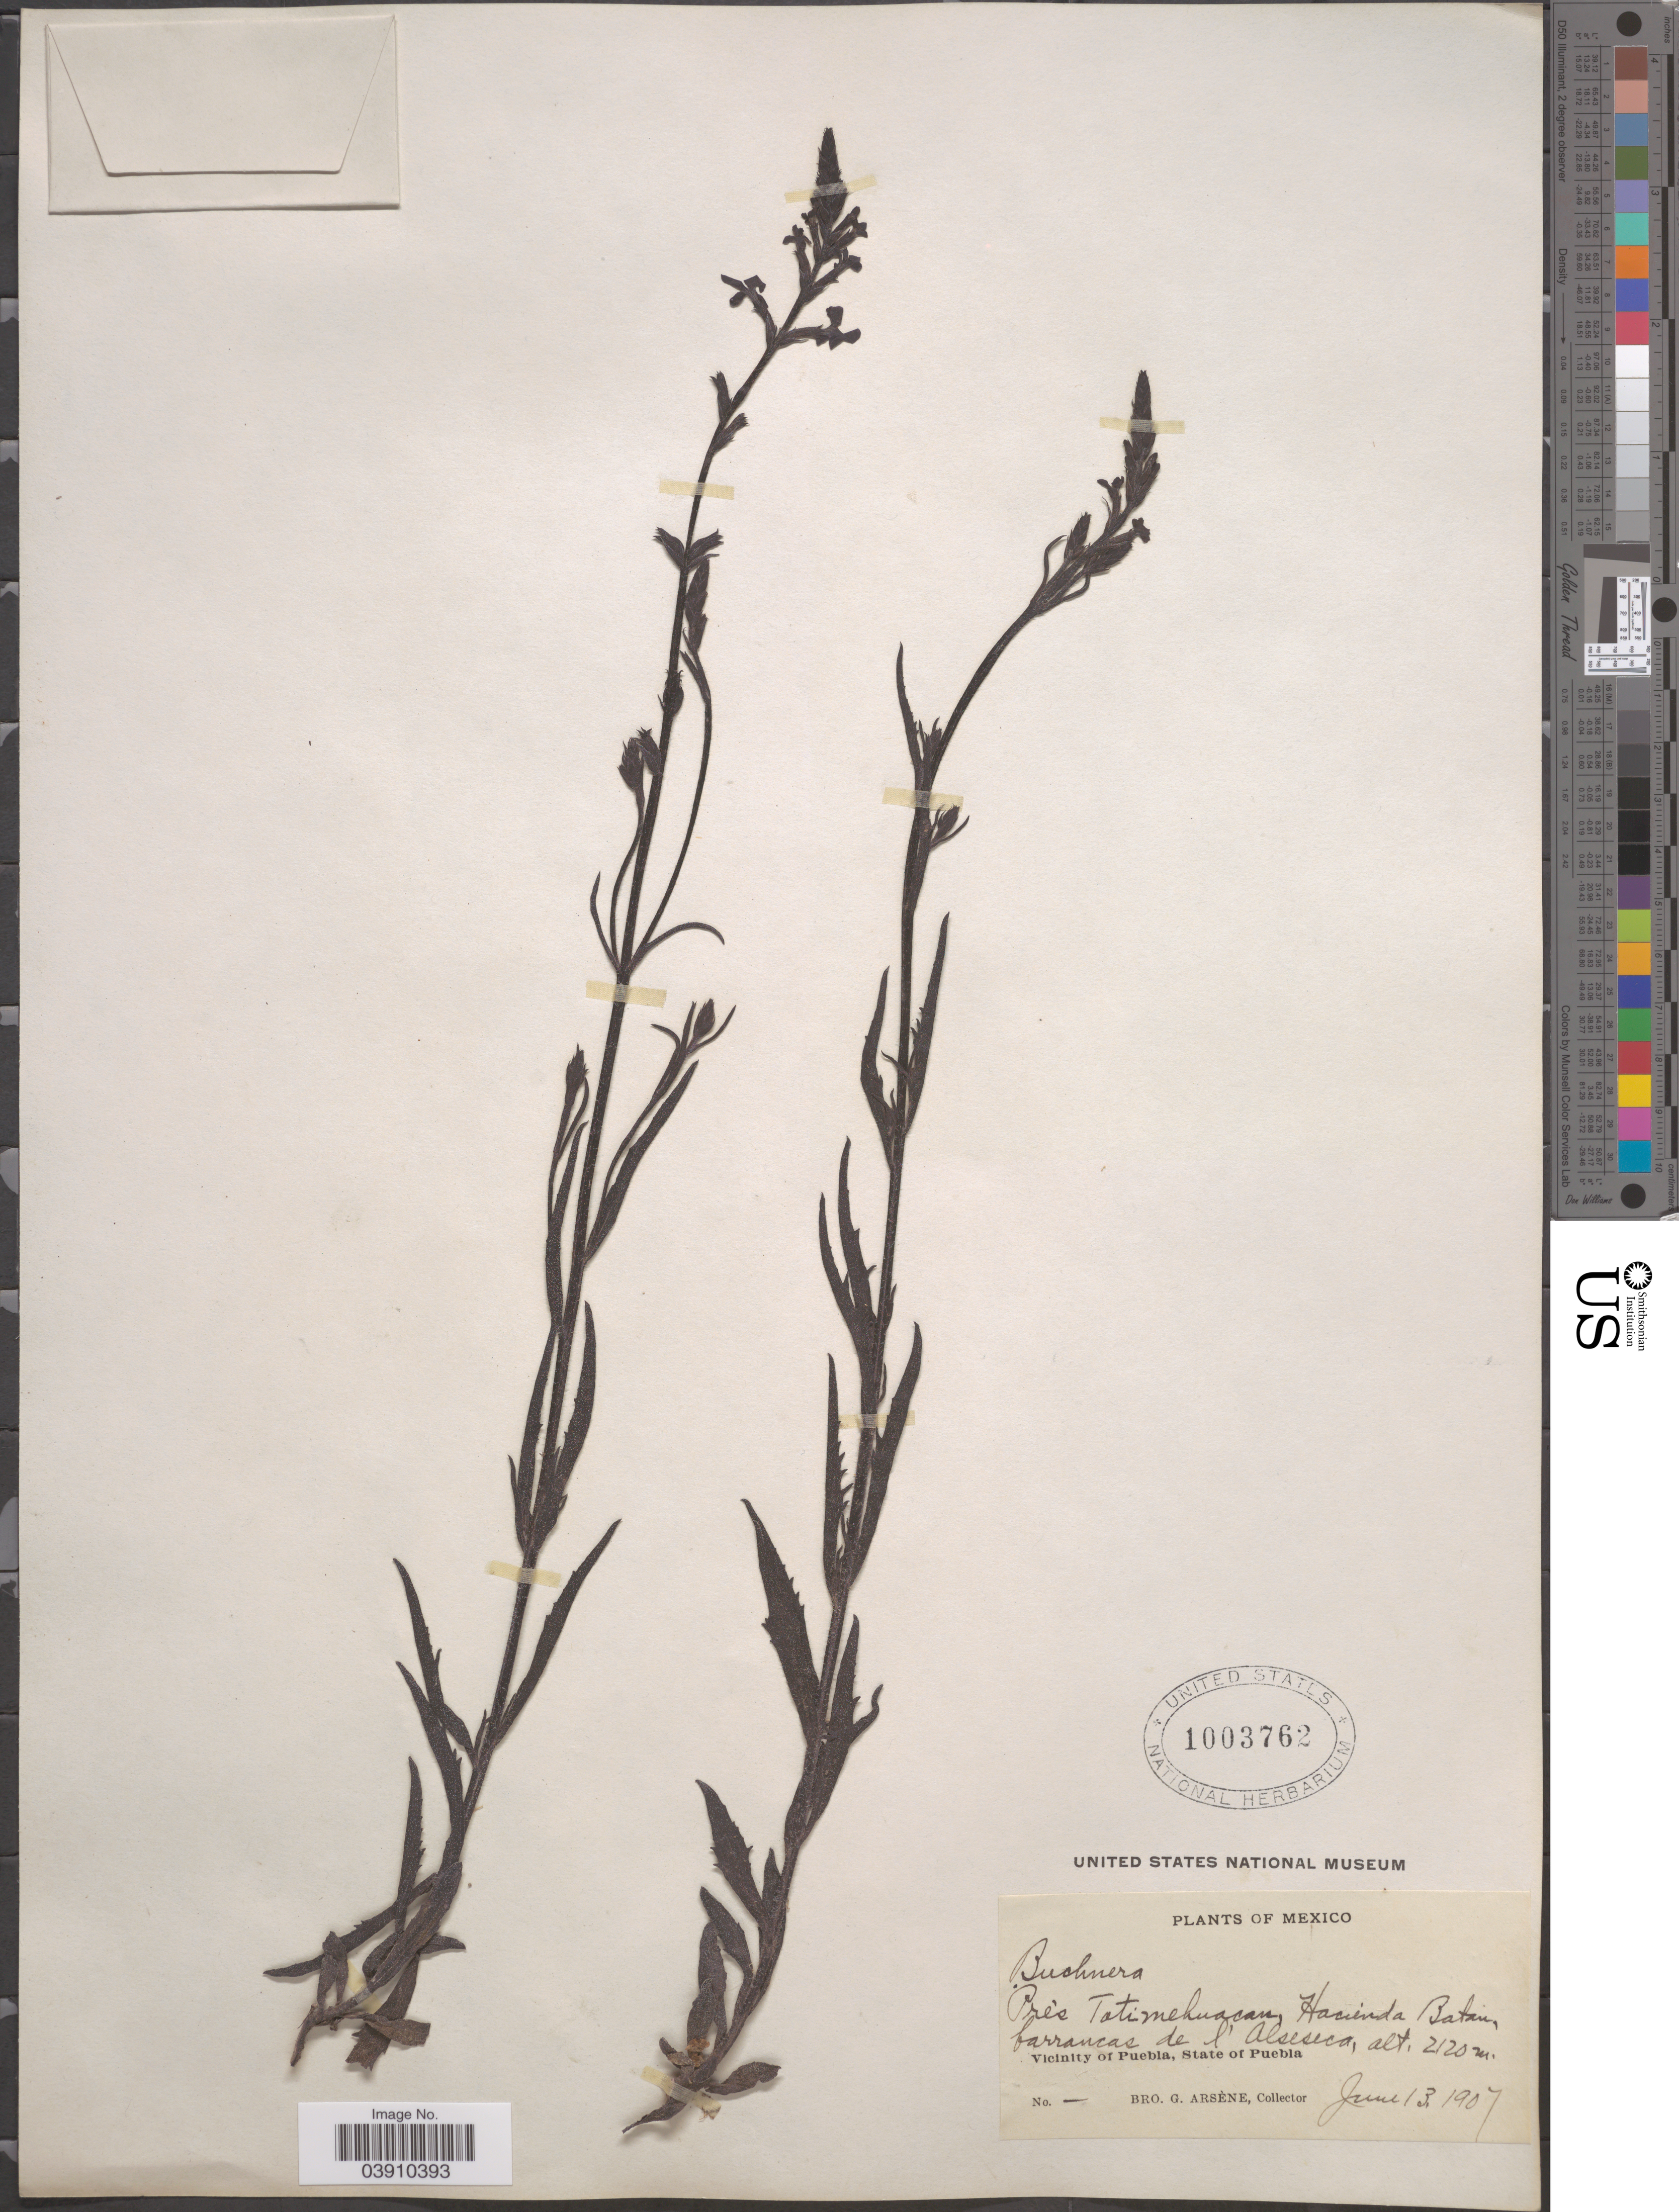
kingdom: Plantae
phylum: Tracheophyta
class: Magnoliopsida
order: Lamiales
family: Orobanchaceae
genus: Buchnera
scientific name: Buchnera pusilla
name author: Kunth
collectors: Bro. G. Arsène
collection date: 1907-06-13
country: Mexico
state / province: Puebla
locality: Près Tatimehuacan, Hacienda Batan, barrancas de l' Alseseca. Vicinity of Puebla.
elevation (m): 2120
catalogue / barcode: US 1003762